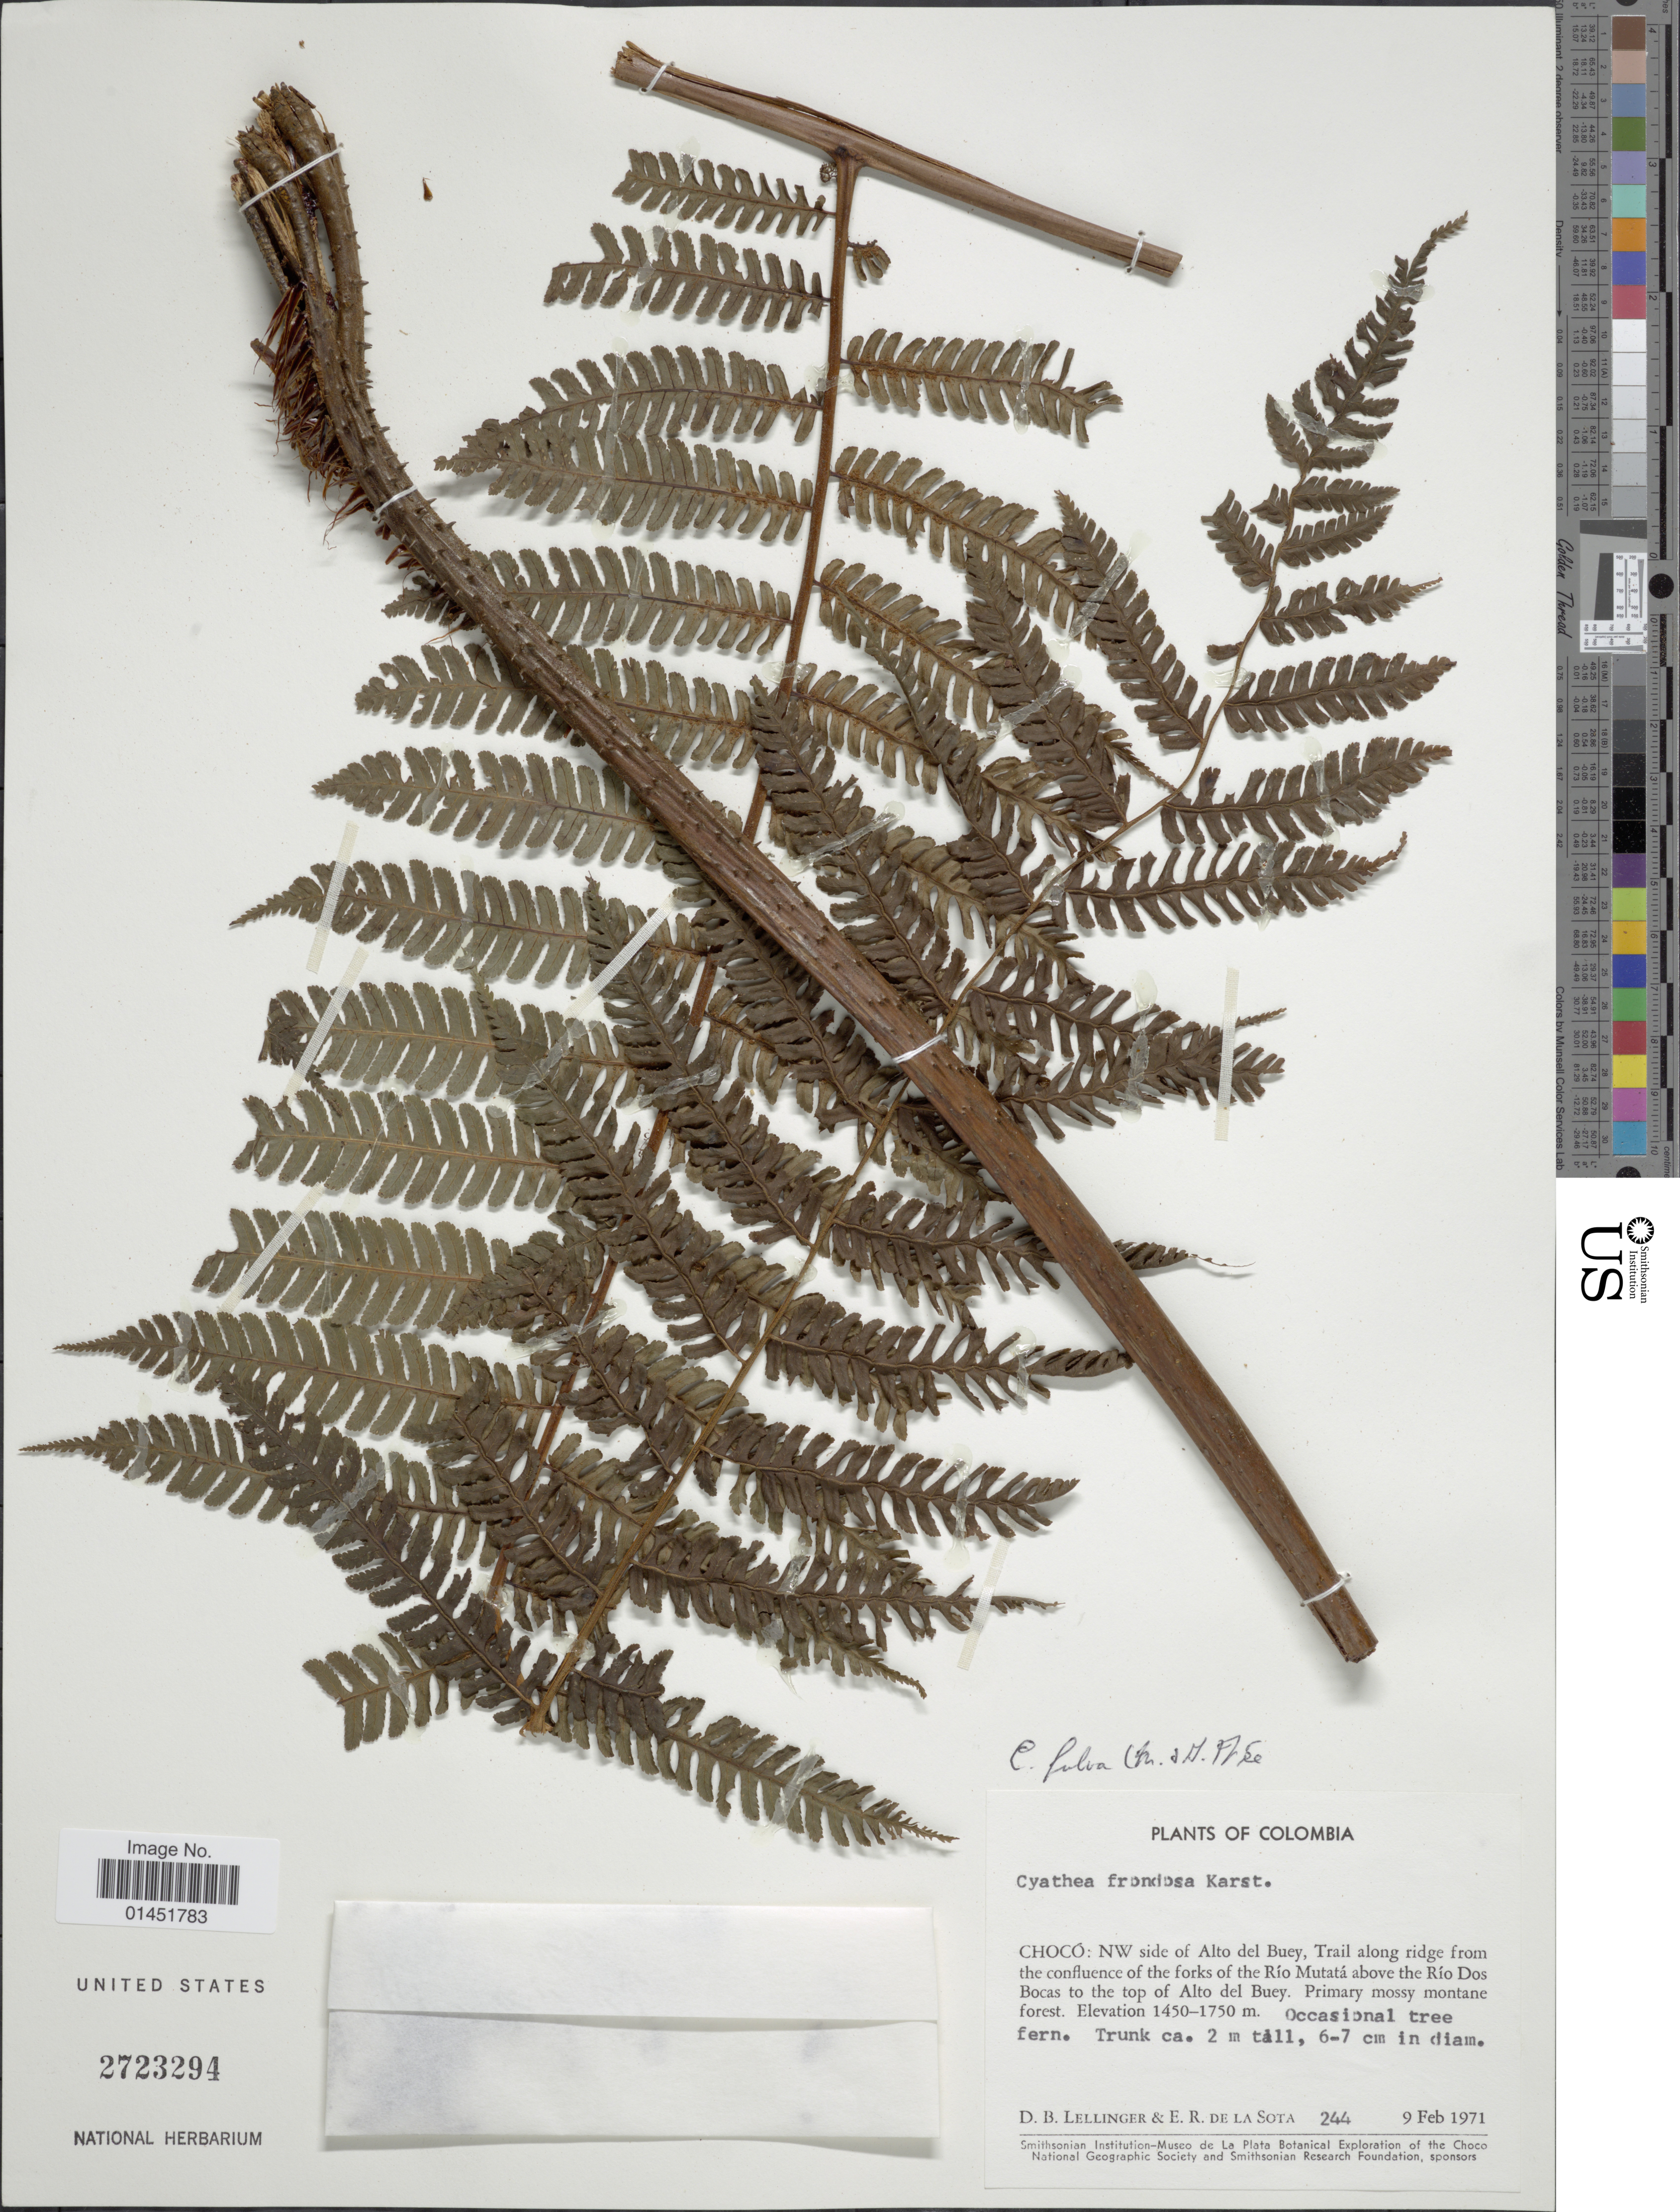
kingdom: Plantae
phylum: Tracheophyta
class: Polypodiopsida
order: Cyatheales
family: Cyatheaceae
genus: Cyathea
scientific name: Cyathea fulva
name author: (M. Martens & Galeotti) Fée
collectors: D. B. Lellinger & E. R. de la Sota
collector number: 244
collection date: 1971-02-09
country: Colombia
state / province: Chocó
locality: NW side of Alto del Buey, Trail along rdige from the confluence of the forks o fthe Río Mutatá above the Río Dos Bocas to the top of Alto del Buey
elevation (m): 1450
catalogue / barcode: US 2723294